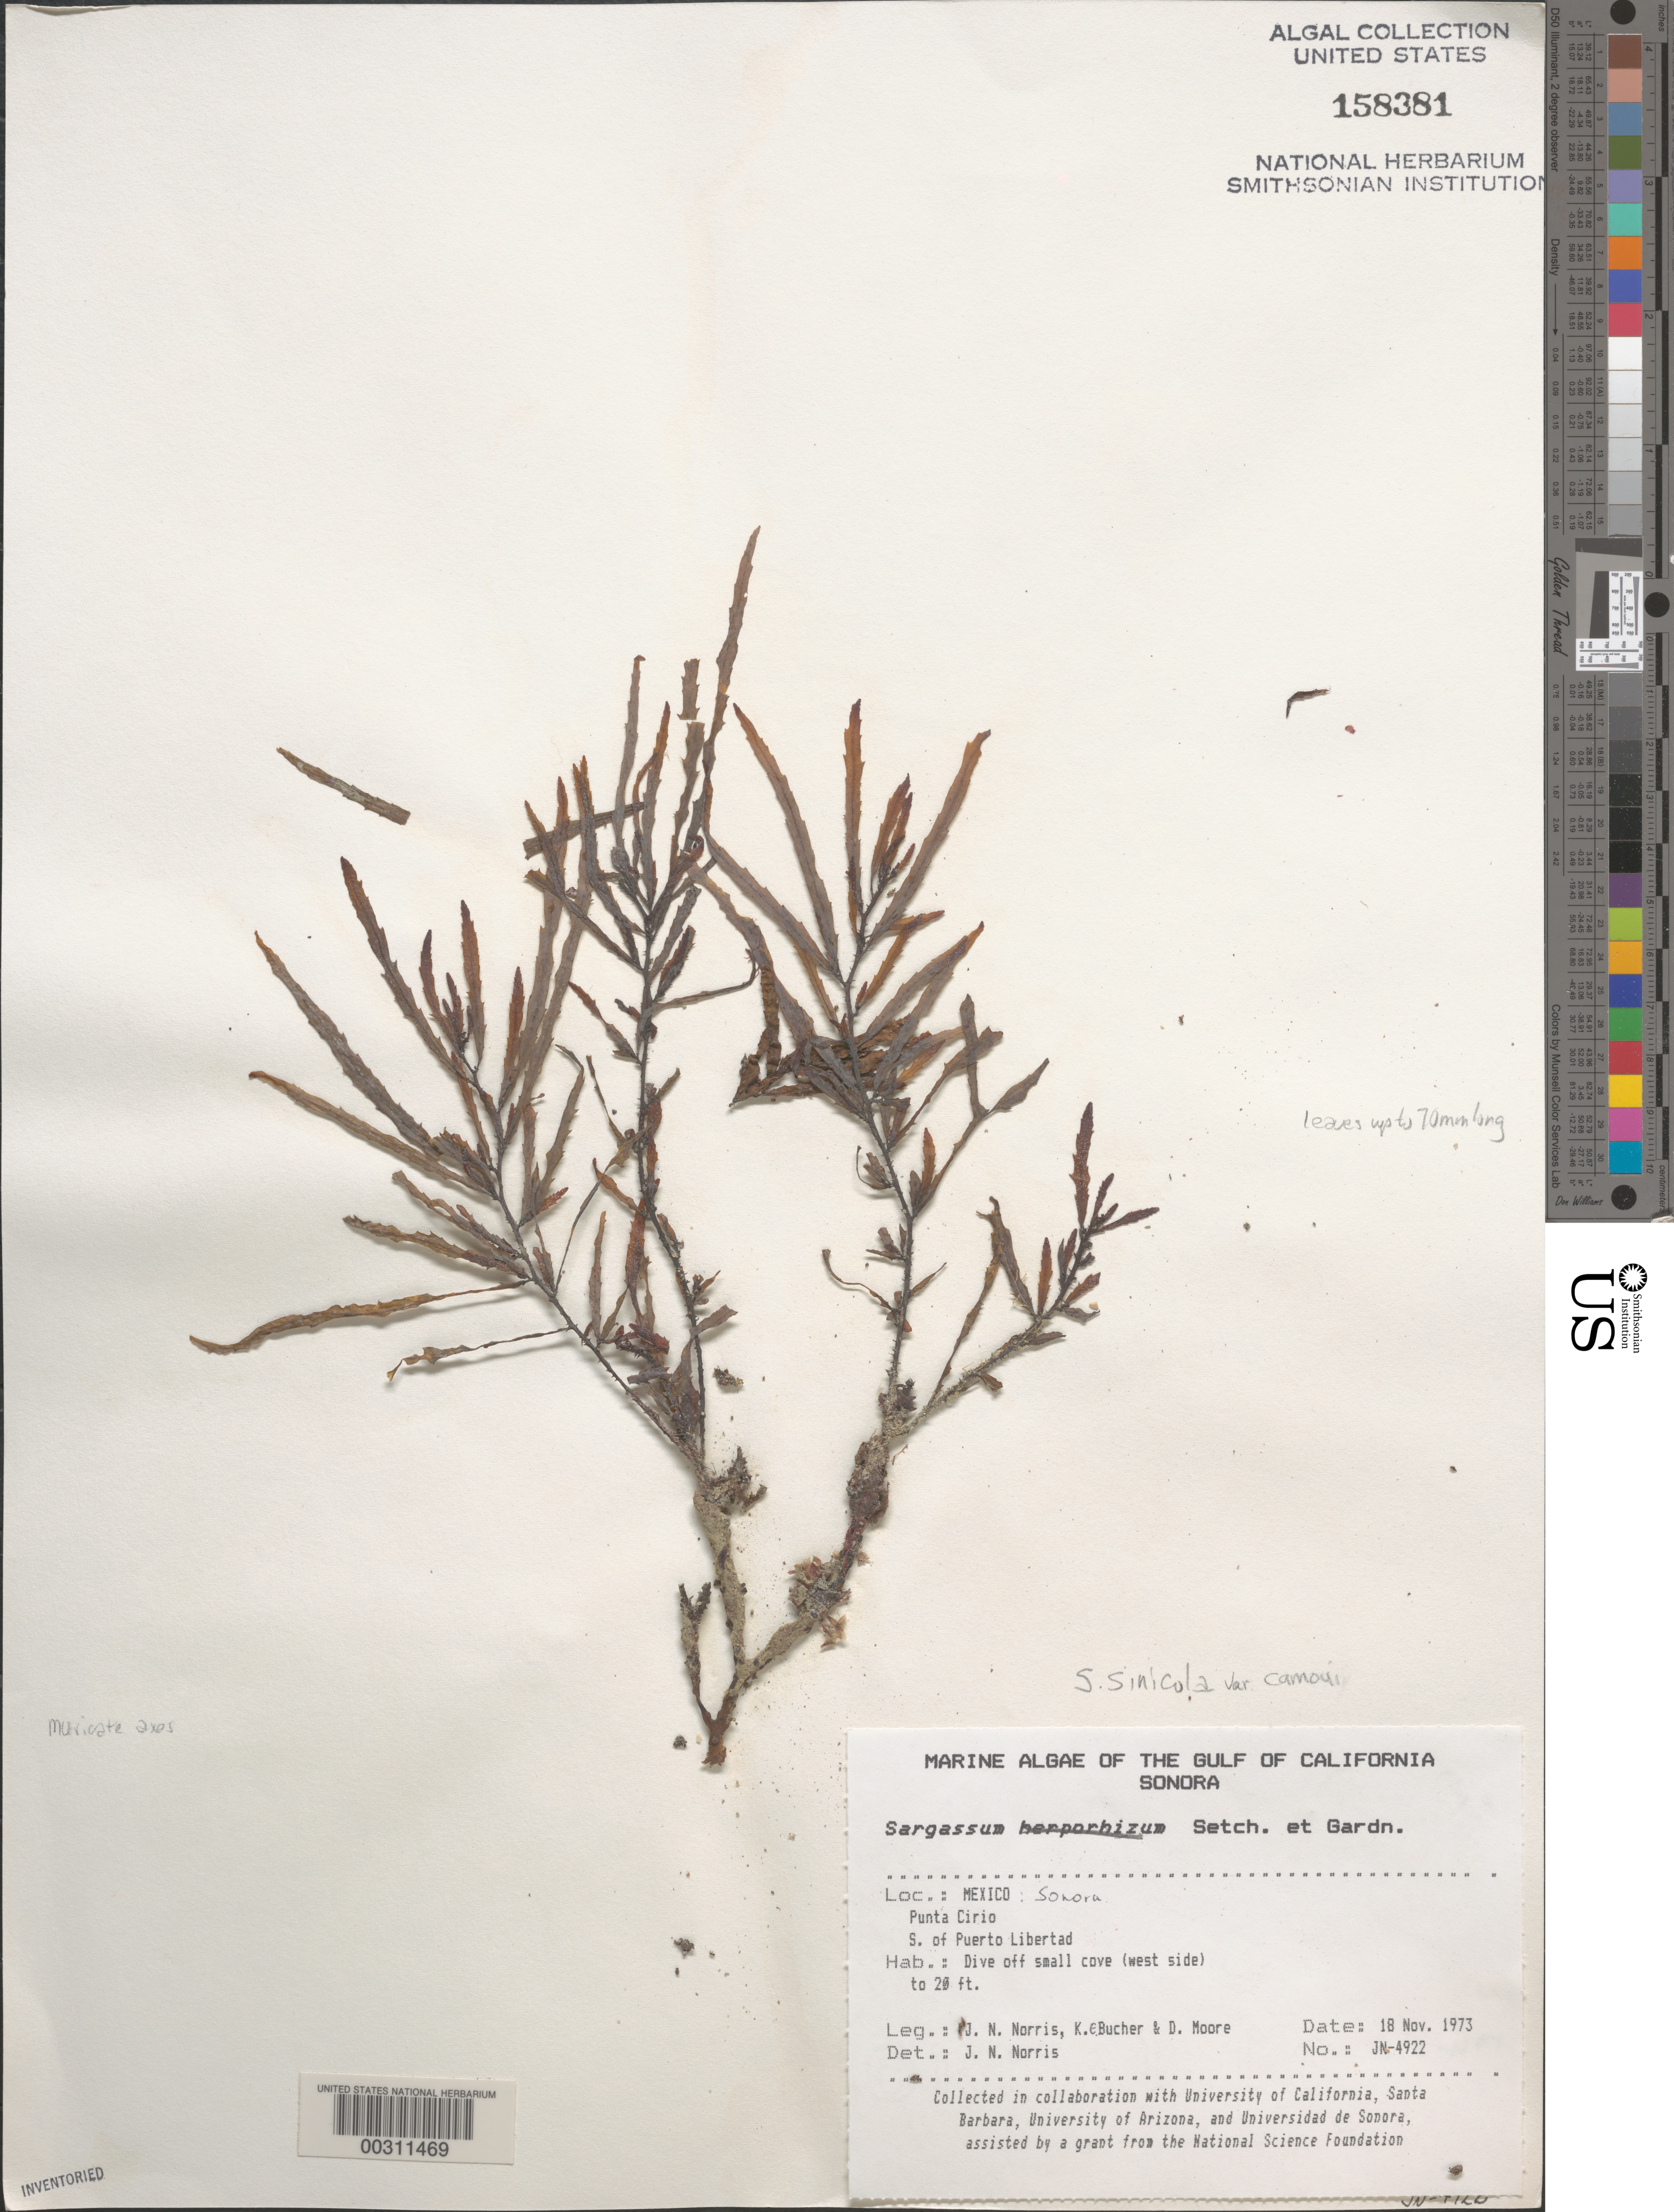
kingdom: Chromista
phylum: Ochrophyta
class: Phaeophyceae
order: Fucales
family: Sargassaceae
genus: Sargassum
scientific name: Sargassum herporhizum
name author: Setch. & N.L. Gardner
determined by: Norris, James N.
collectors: J. N. Norris, K. E. Bucher & D. Moore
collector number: JN-4922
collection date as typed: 18 Nov 1973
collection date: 1973-11-18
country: Mexico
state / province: Sonora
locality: Punta Cirio south of Puerto Libertad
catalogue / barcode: US 158381